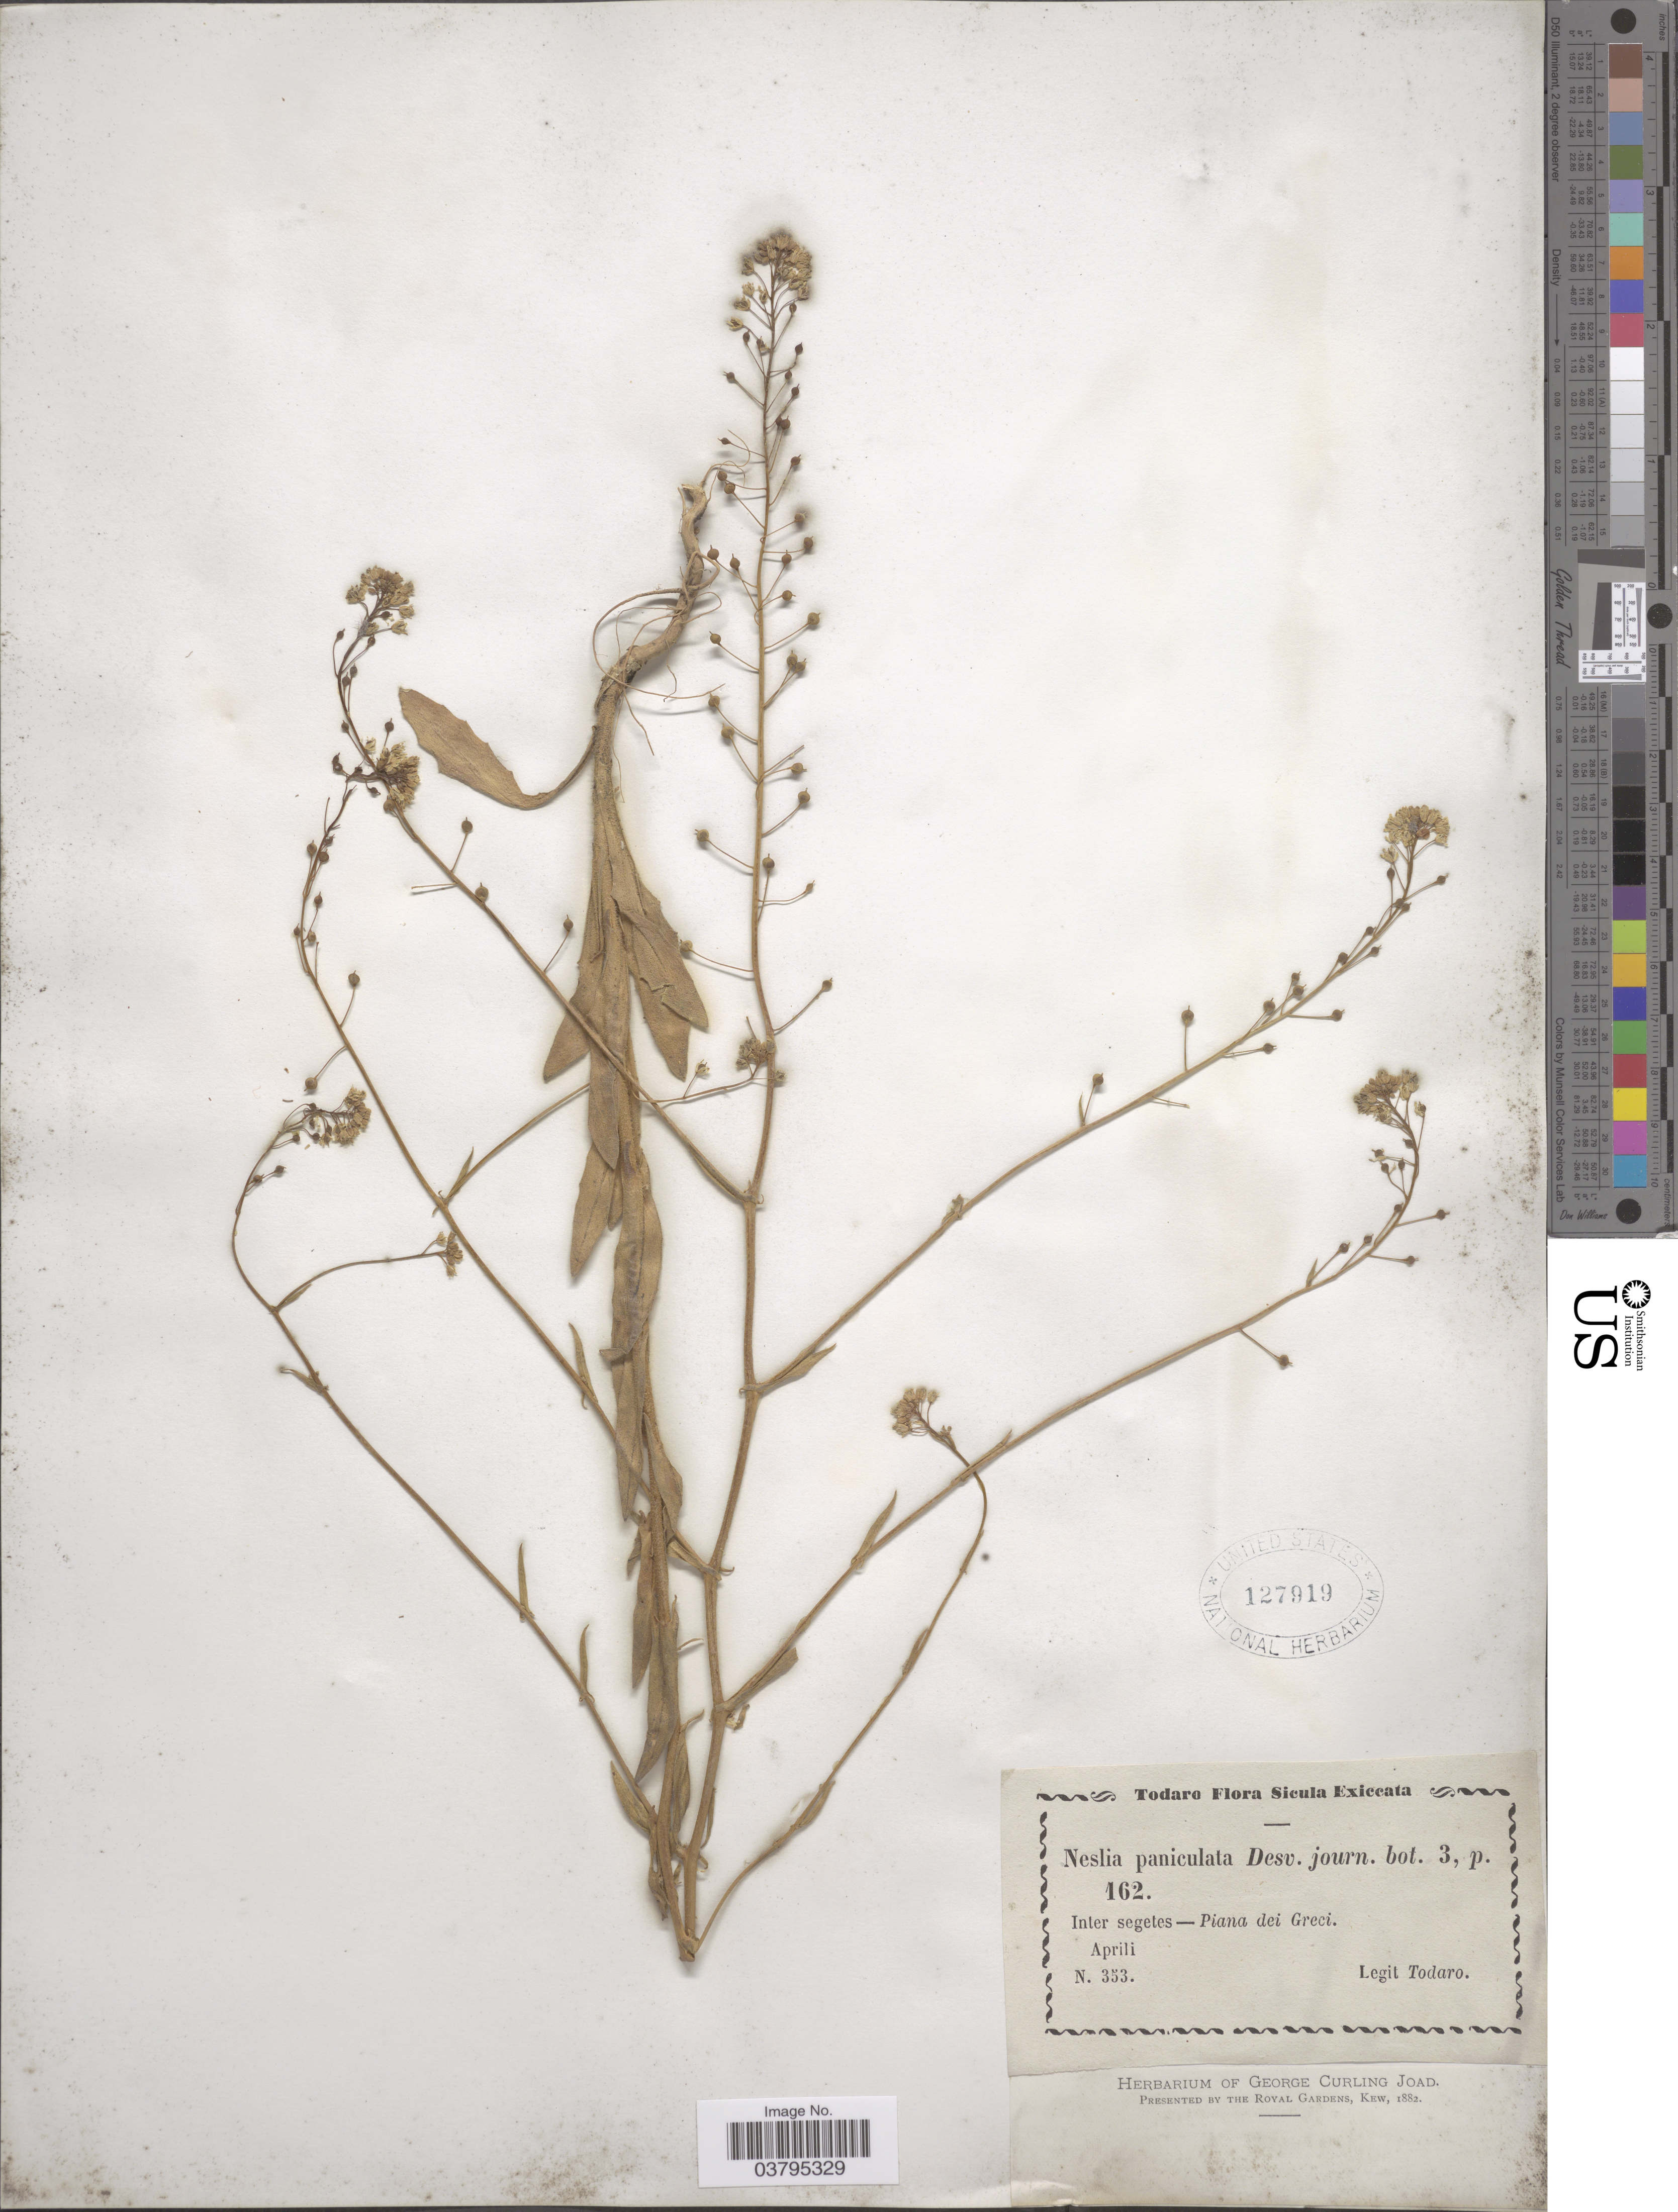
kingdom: Plantae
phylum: Tracheophyta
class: Magnoliopsida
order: Brassicales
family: Brassicaceae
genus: Neslia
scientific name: Neslia paniculata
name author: (L.) Desv.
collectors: Todaro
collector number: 353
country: Italy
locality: Inter segetes - Piana dei Greci.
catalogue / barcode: US 127919